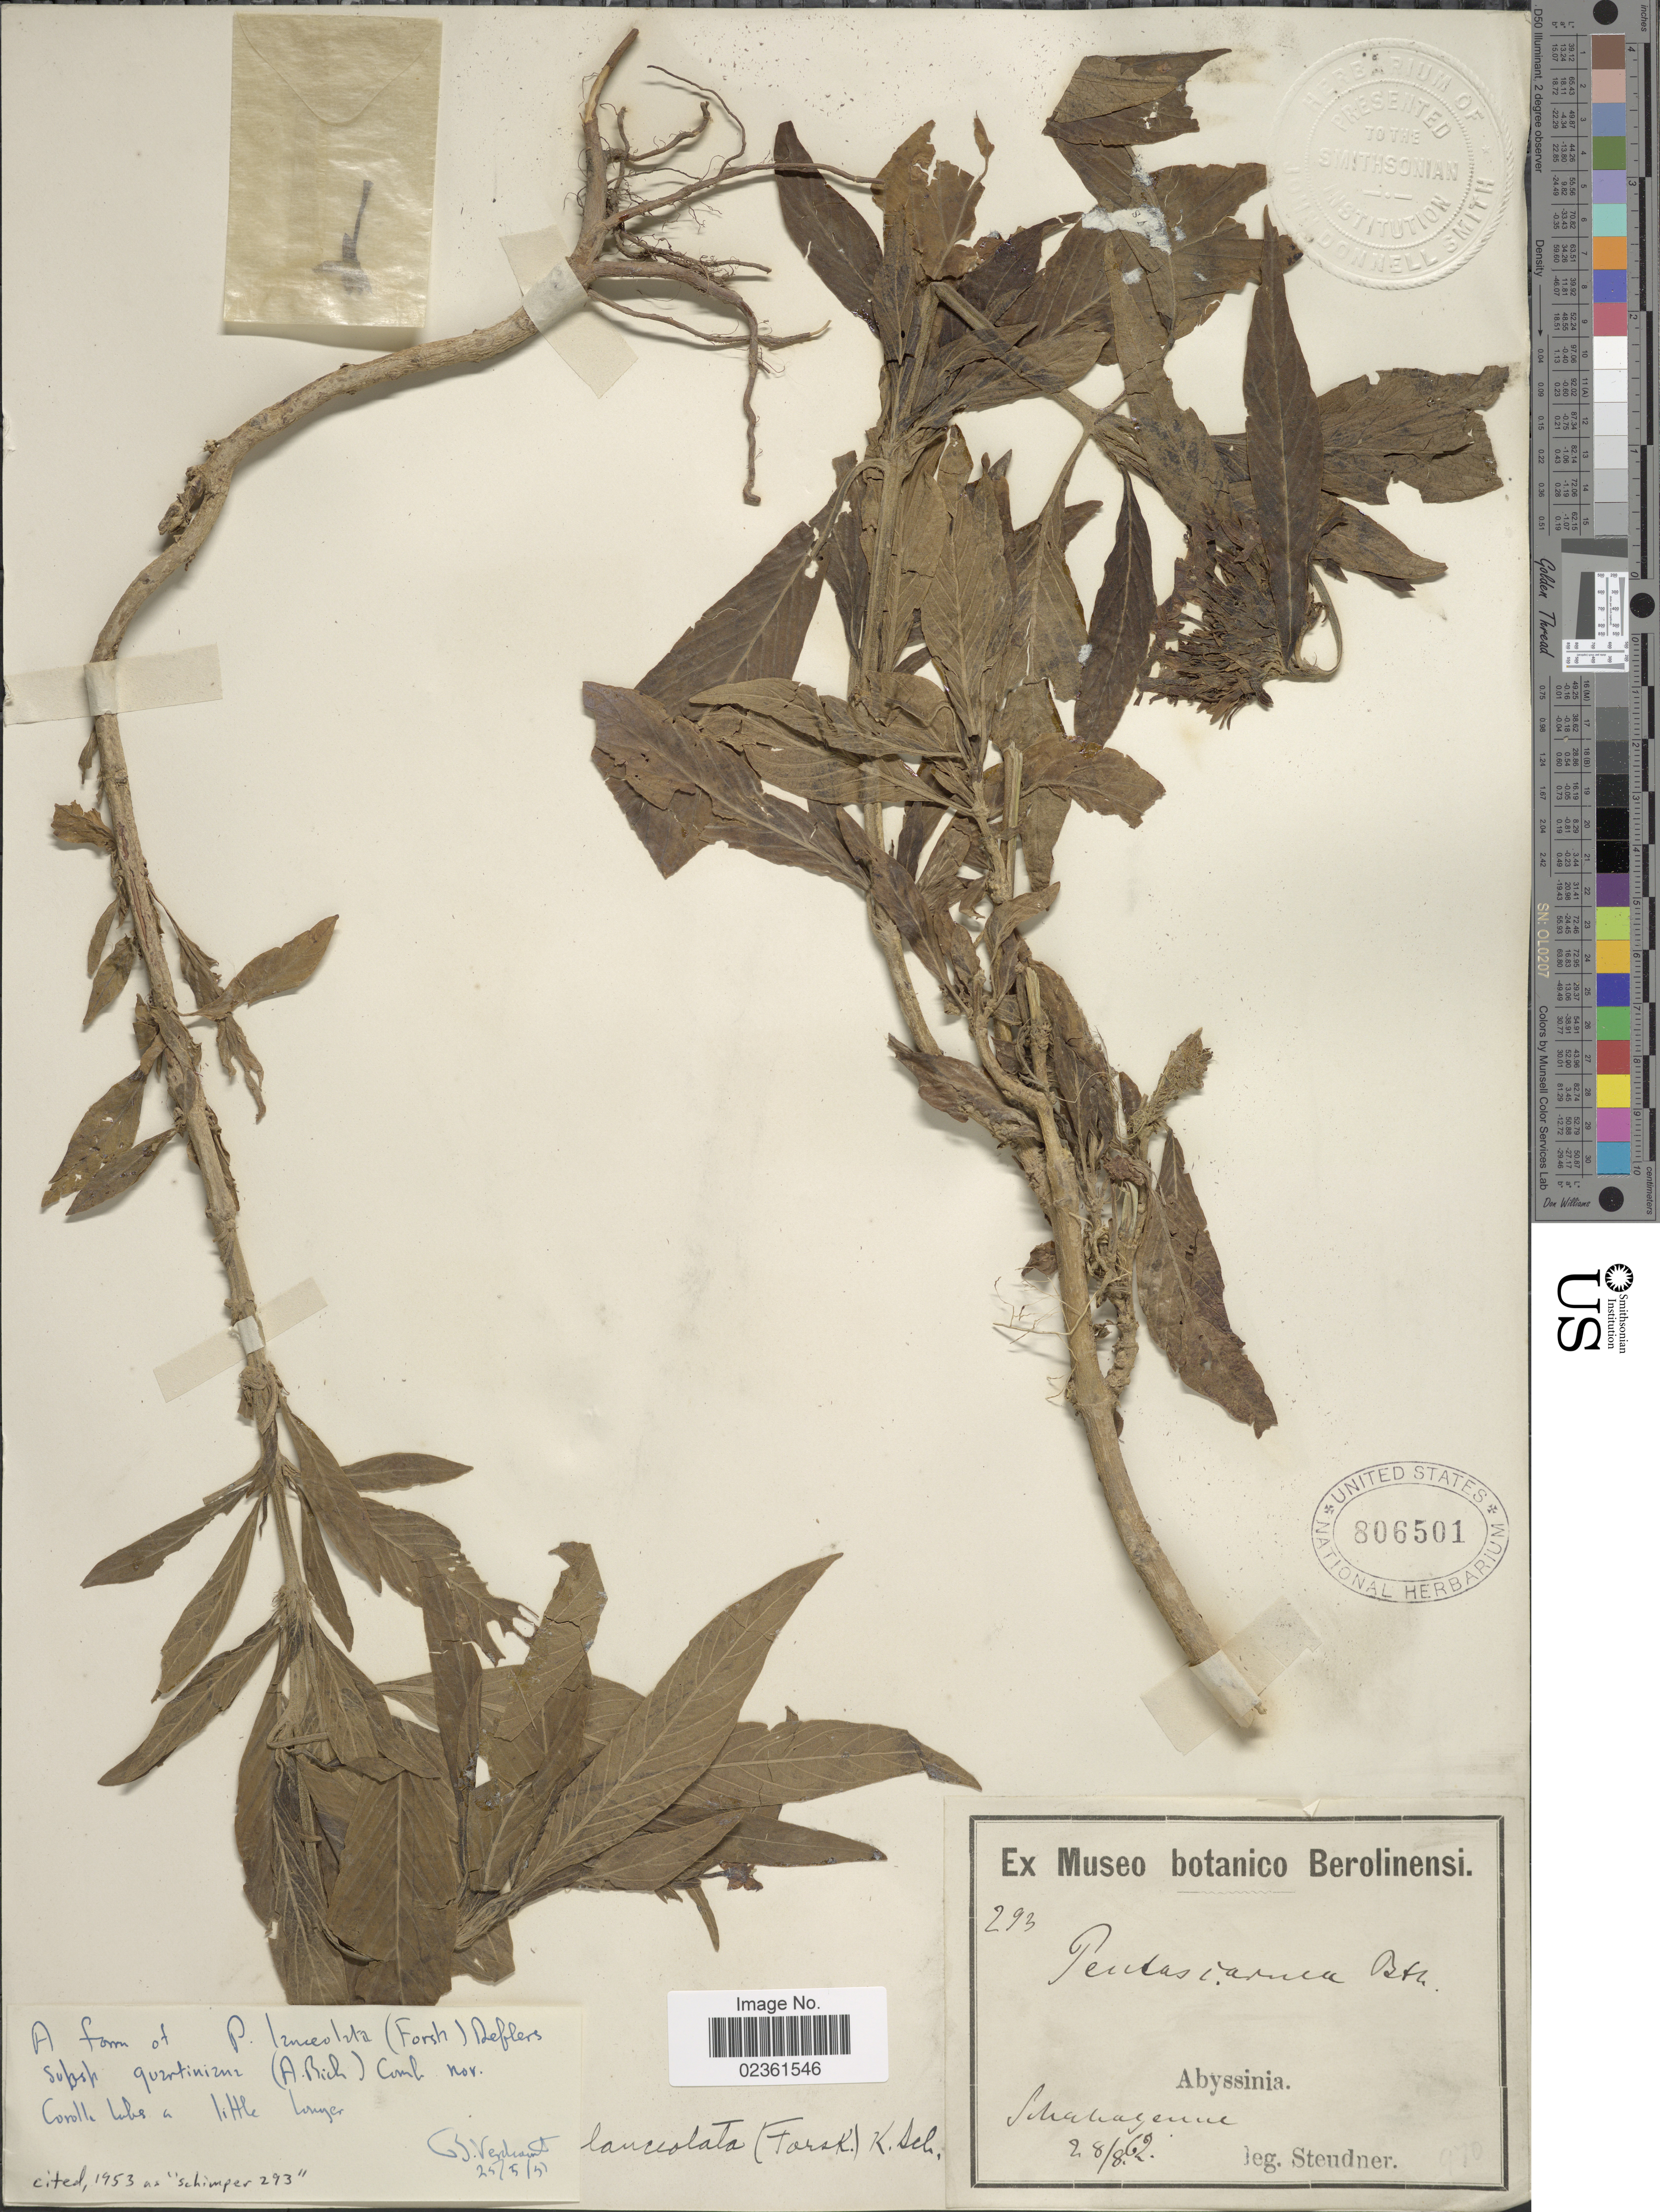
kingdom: Plantae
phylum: Tracheophyta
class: Magnoliopsida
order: Gentianales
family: Rubiaceae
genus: Pentas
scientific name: Pentas lanceolata subsp. quartiniana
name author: (A. Rich.) Verdc.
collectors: -. Steudner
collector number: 293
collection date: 1862-08-02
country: Eritrea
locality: Abyssinia, Schahagenne [interpreted].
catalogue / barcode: US 806501